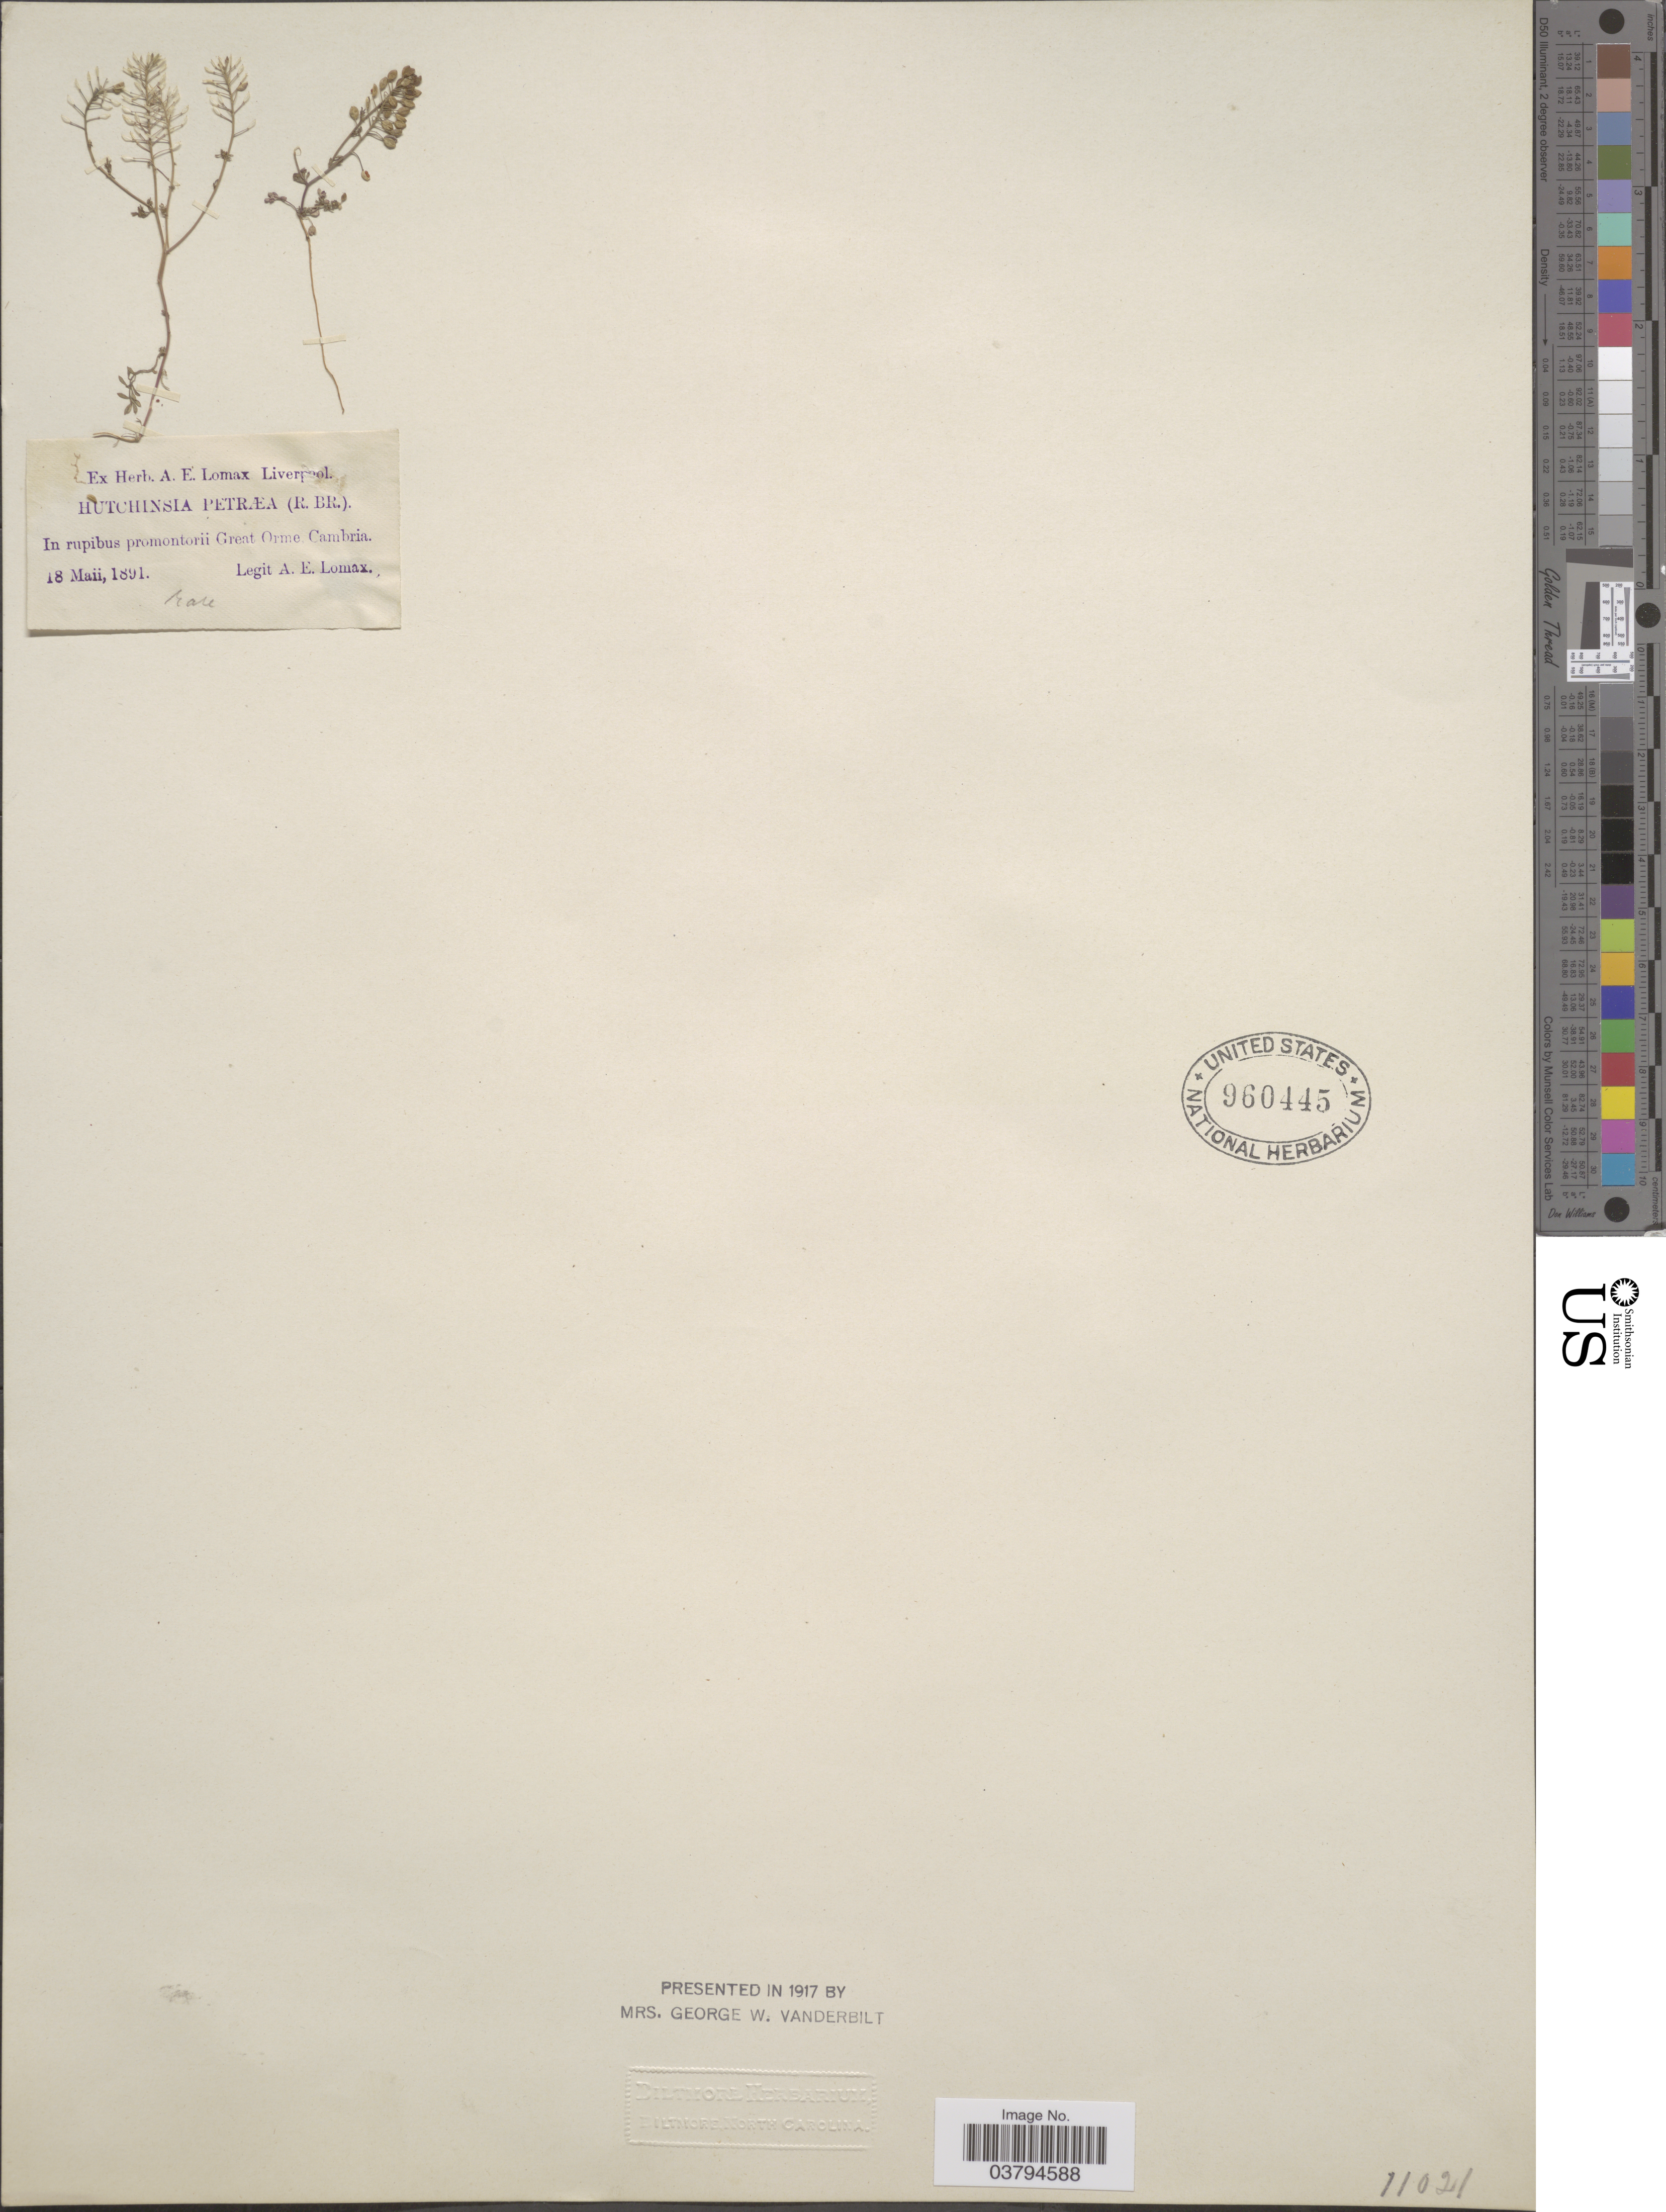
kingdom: Plantae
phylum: Tracheophyta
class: Magnoliopsida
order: Brassicales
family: Brassicaceae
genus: Hutchinsia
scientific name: Hutchinsia petraea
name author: W.T. Aiton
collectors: A. Lomax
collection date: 1891-05-18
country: United Kingdom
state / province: England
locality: In rupibus promontorii Great Orme Cambria.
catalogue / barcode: US 960445